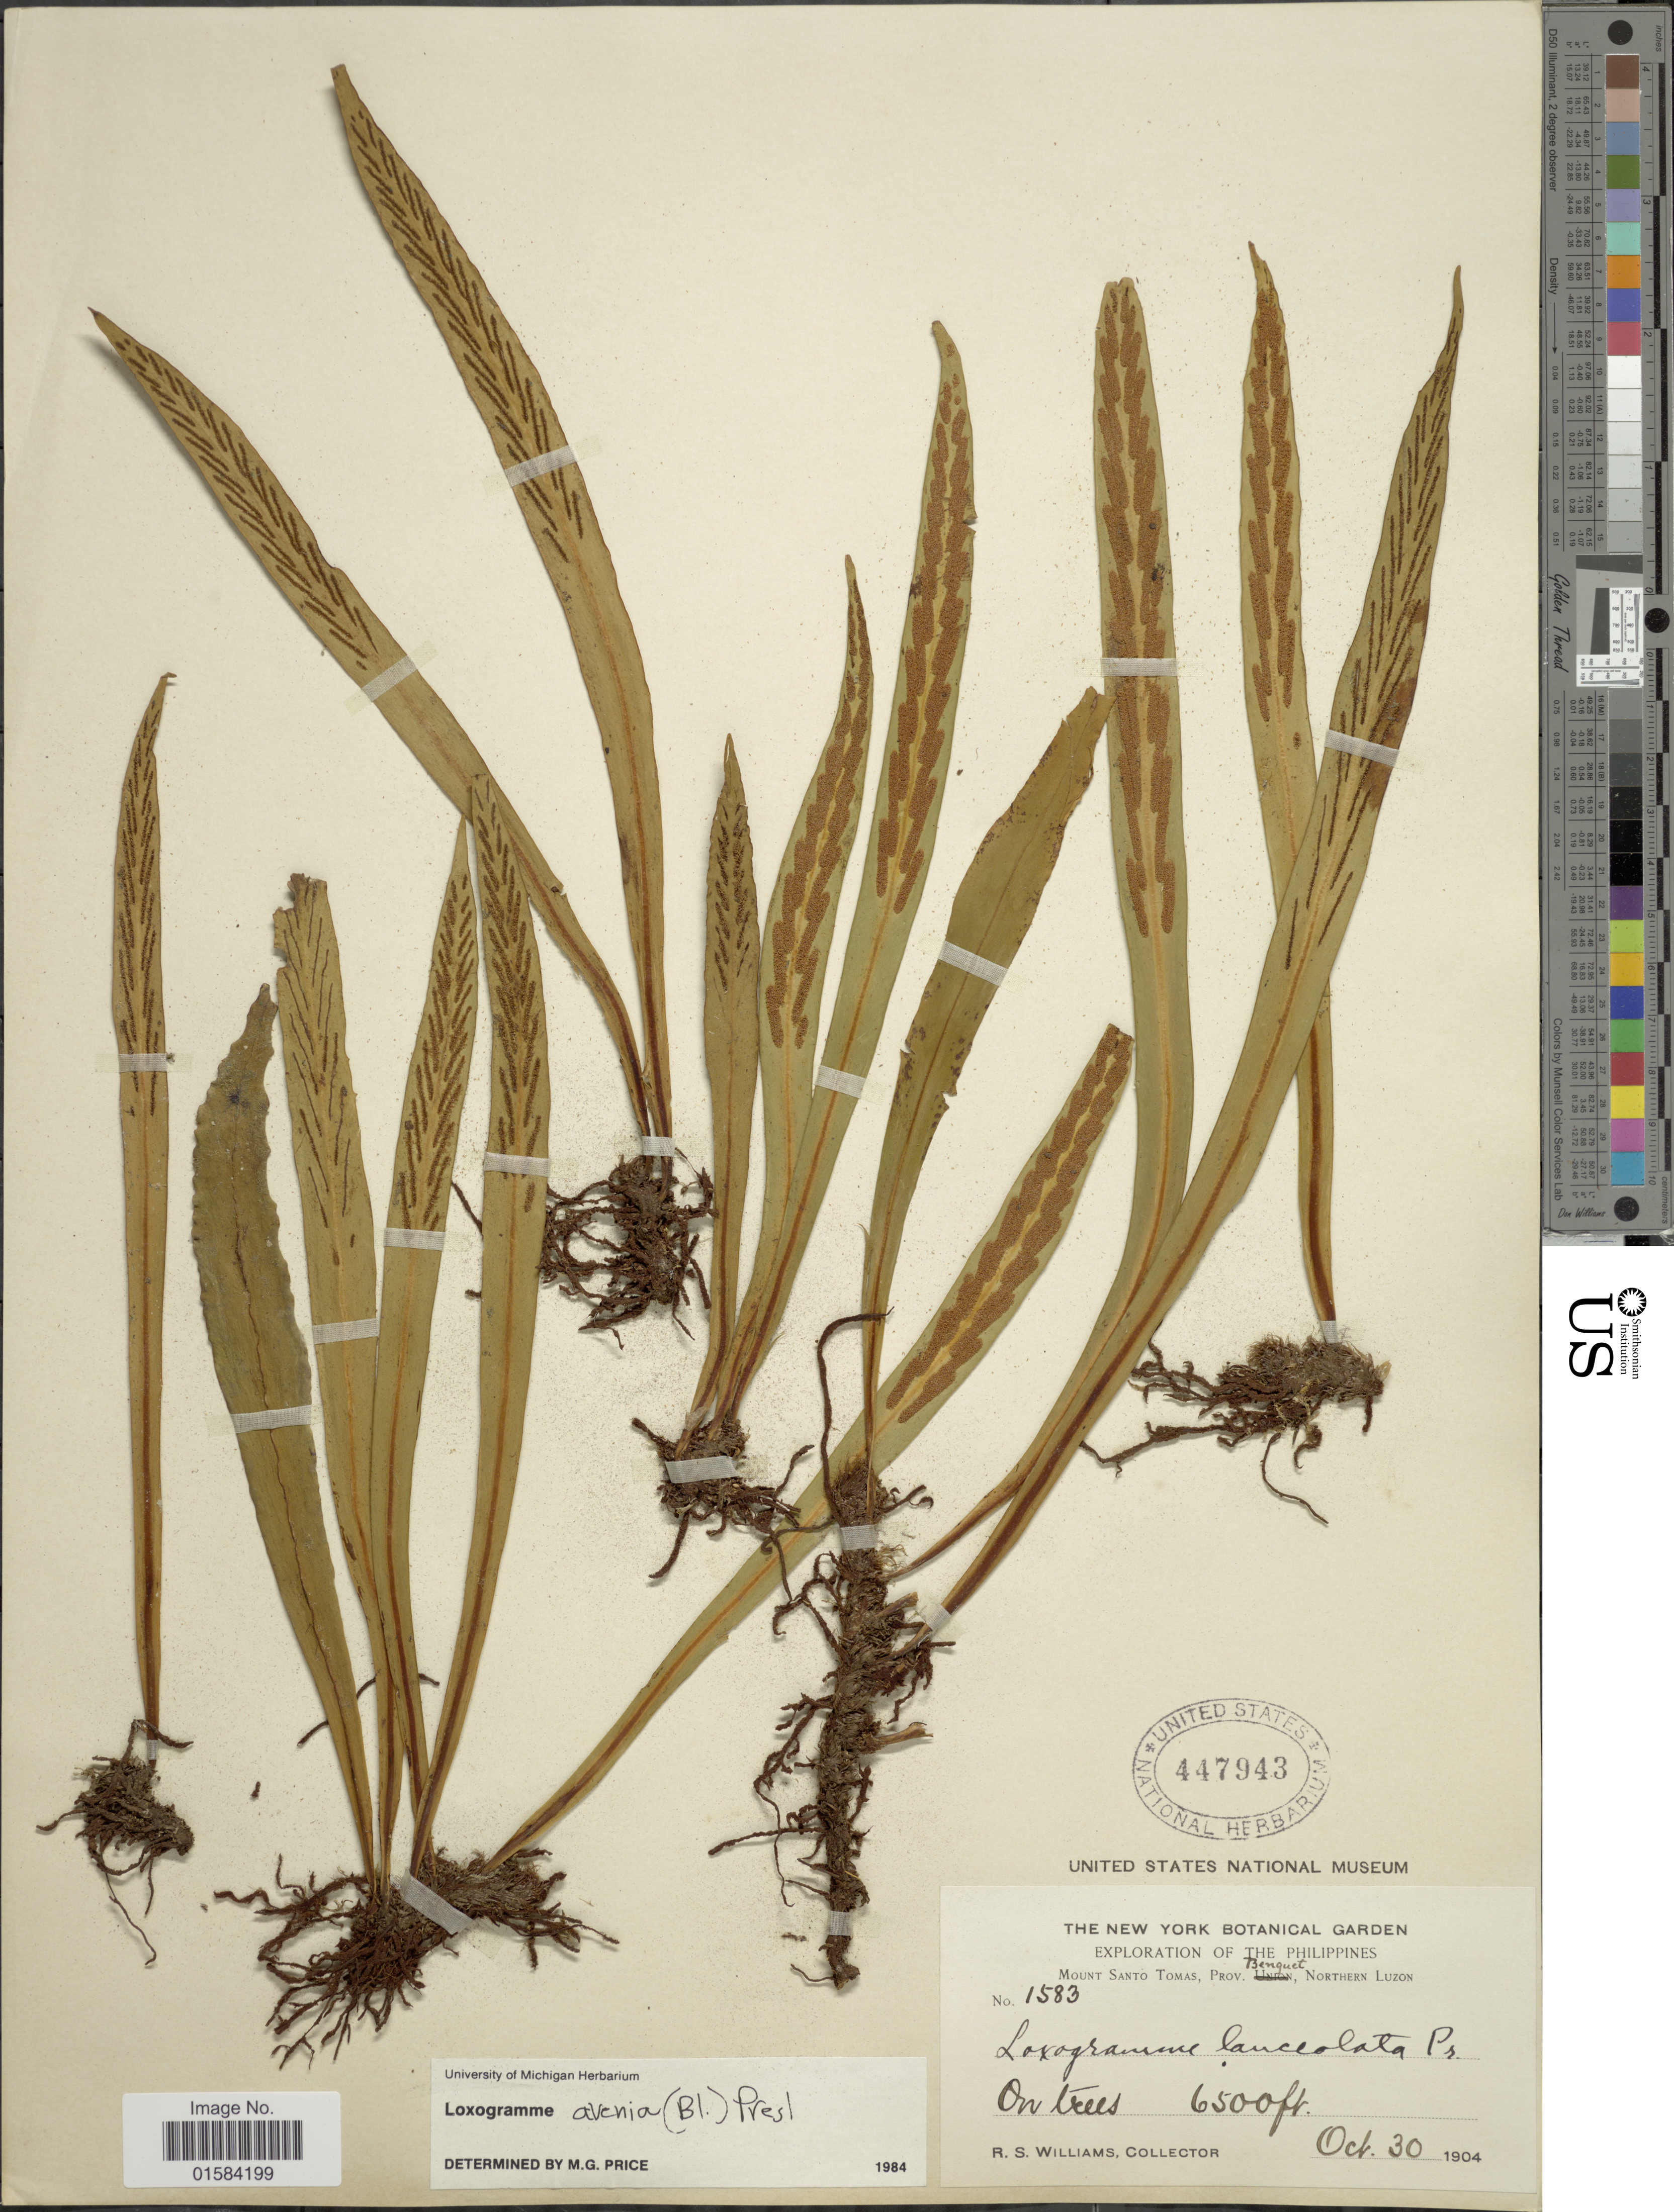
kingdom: Plantae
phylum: Tracheophyta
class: Polypodiopsida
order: Polypodiales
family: Polypodiaceae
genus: Loxogramme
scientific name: Loxogramme avenia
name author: (Blume) C. Presl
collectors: R. S. Williams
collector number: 1583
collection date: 1904-10-30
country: Philippines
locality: Mount Santo Tomas, Prov. Benguet, Northern Luzon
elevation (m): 1981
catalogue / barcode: US 447943